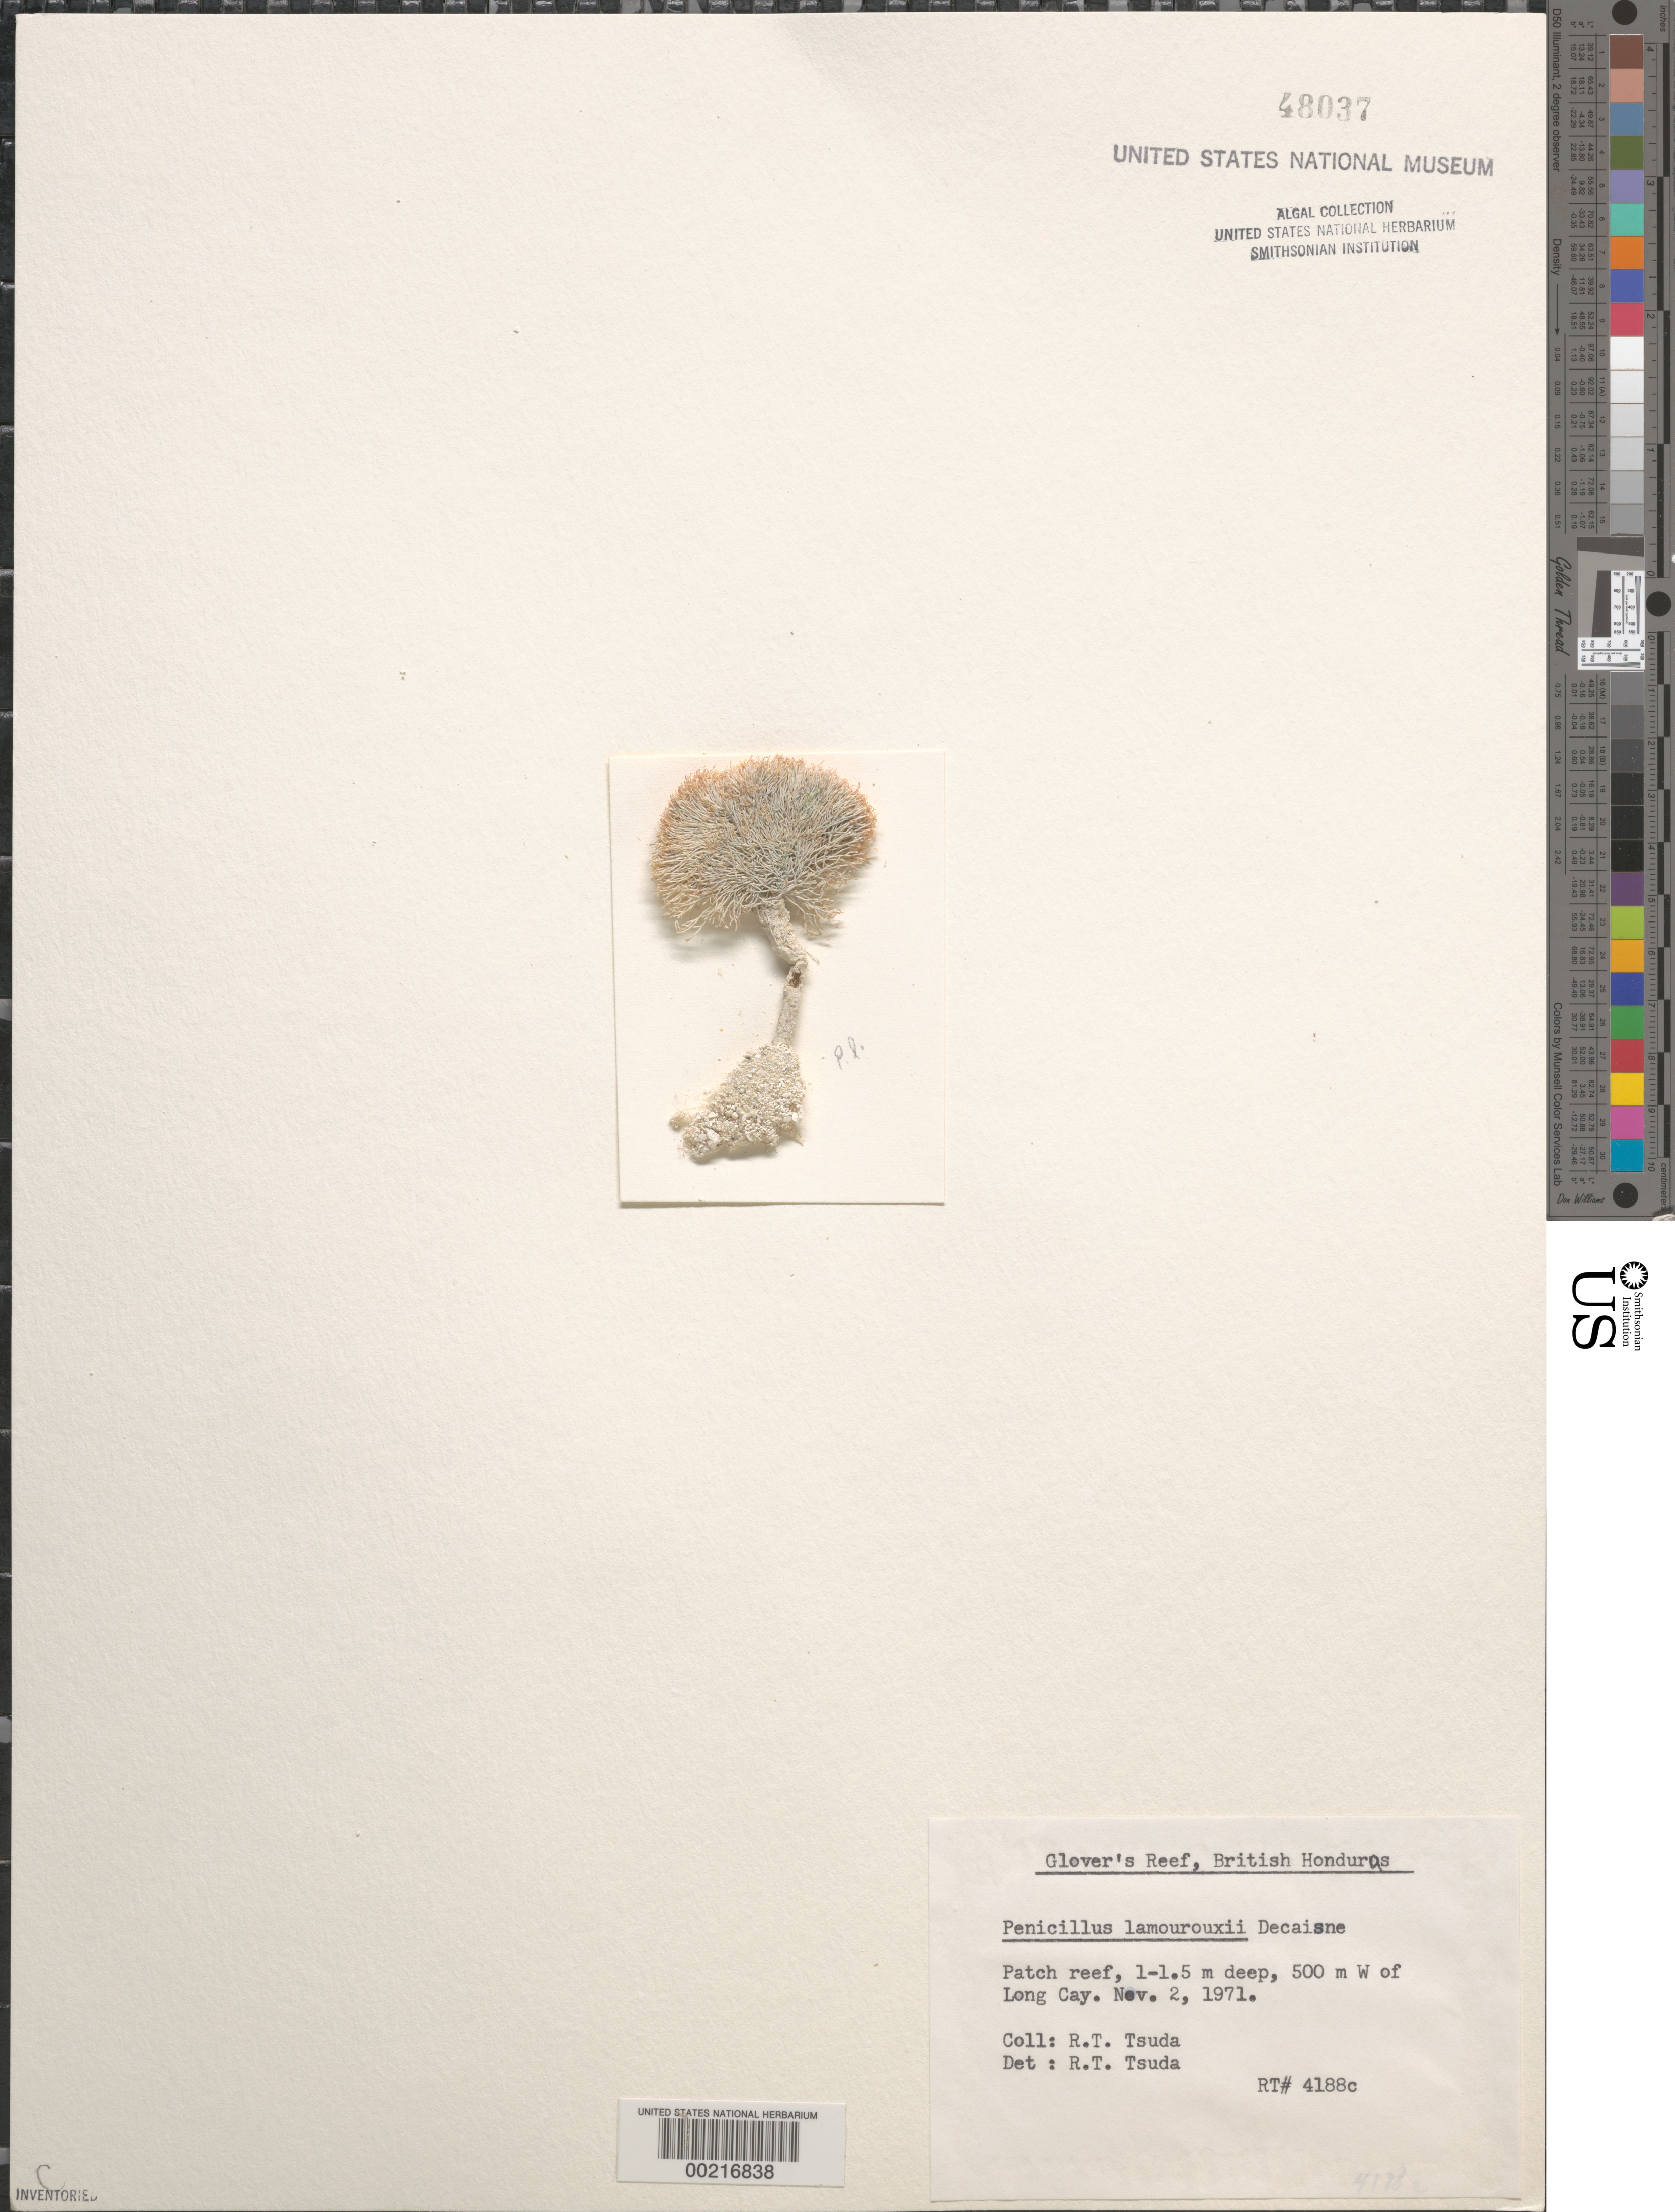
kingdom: Plantae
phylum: Chlorophyta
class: Ulvophyceae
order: Bryopsidales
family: Udoteaceae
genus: Penicillus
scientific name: Penicillus lamourouxii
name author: Decne.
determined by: Tsuda, R. T.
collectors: R. Tsuda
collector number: Rt 4188c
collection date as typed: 02 Nov 1971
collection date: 1971-11-02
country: Belize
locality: Glover's Reef, W of Long Cay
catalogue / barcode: US 48037